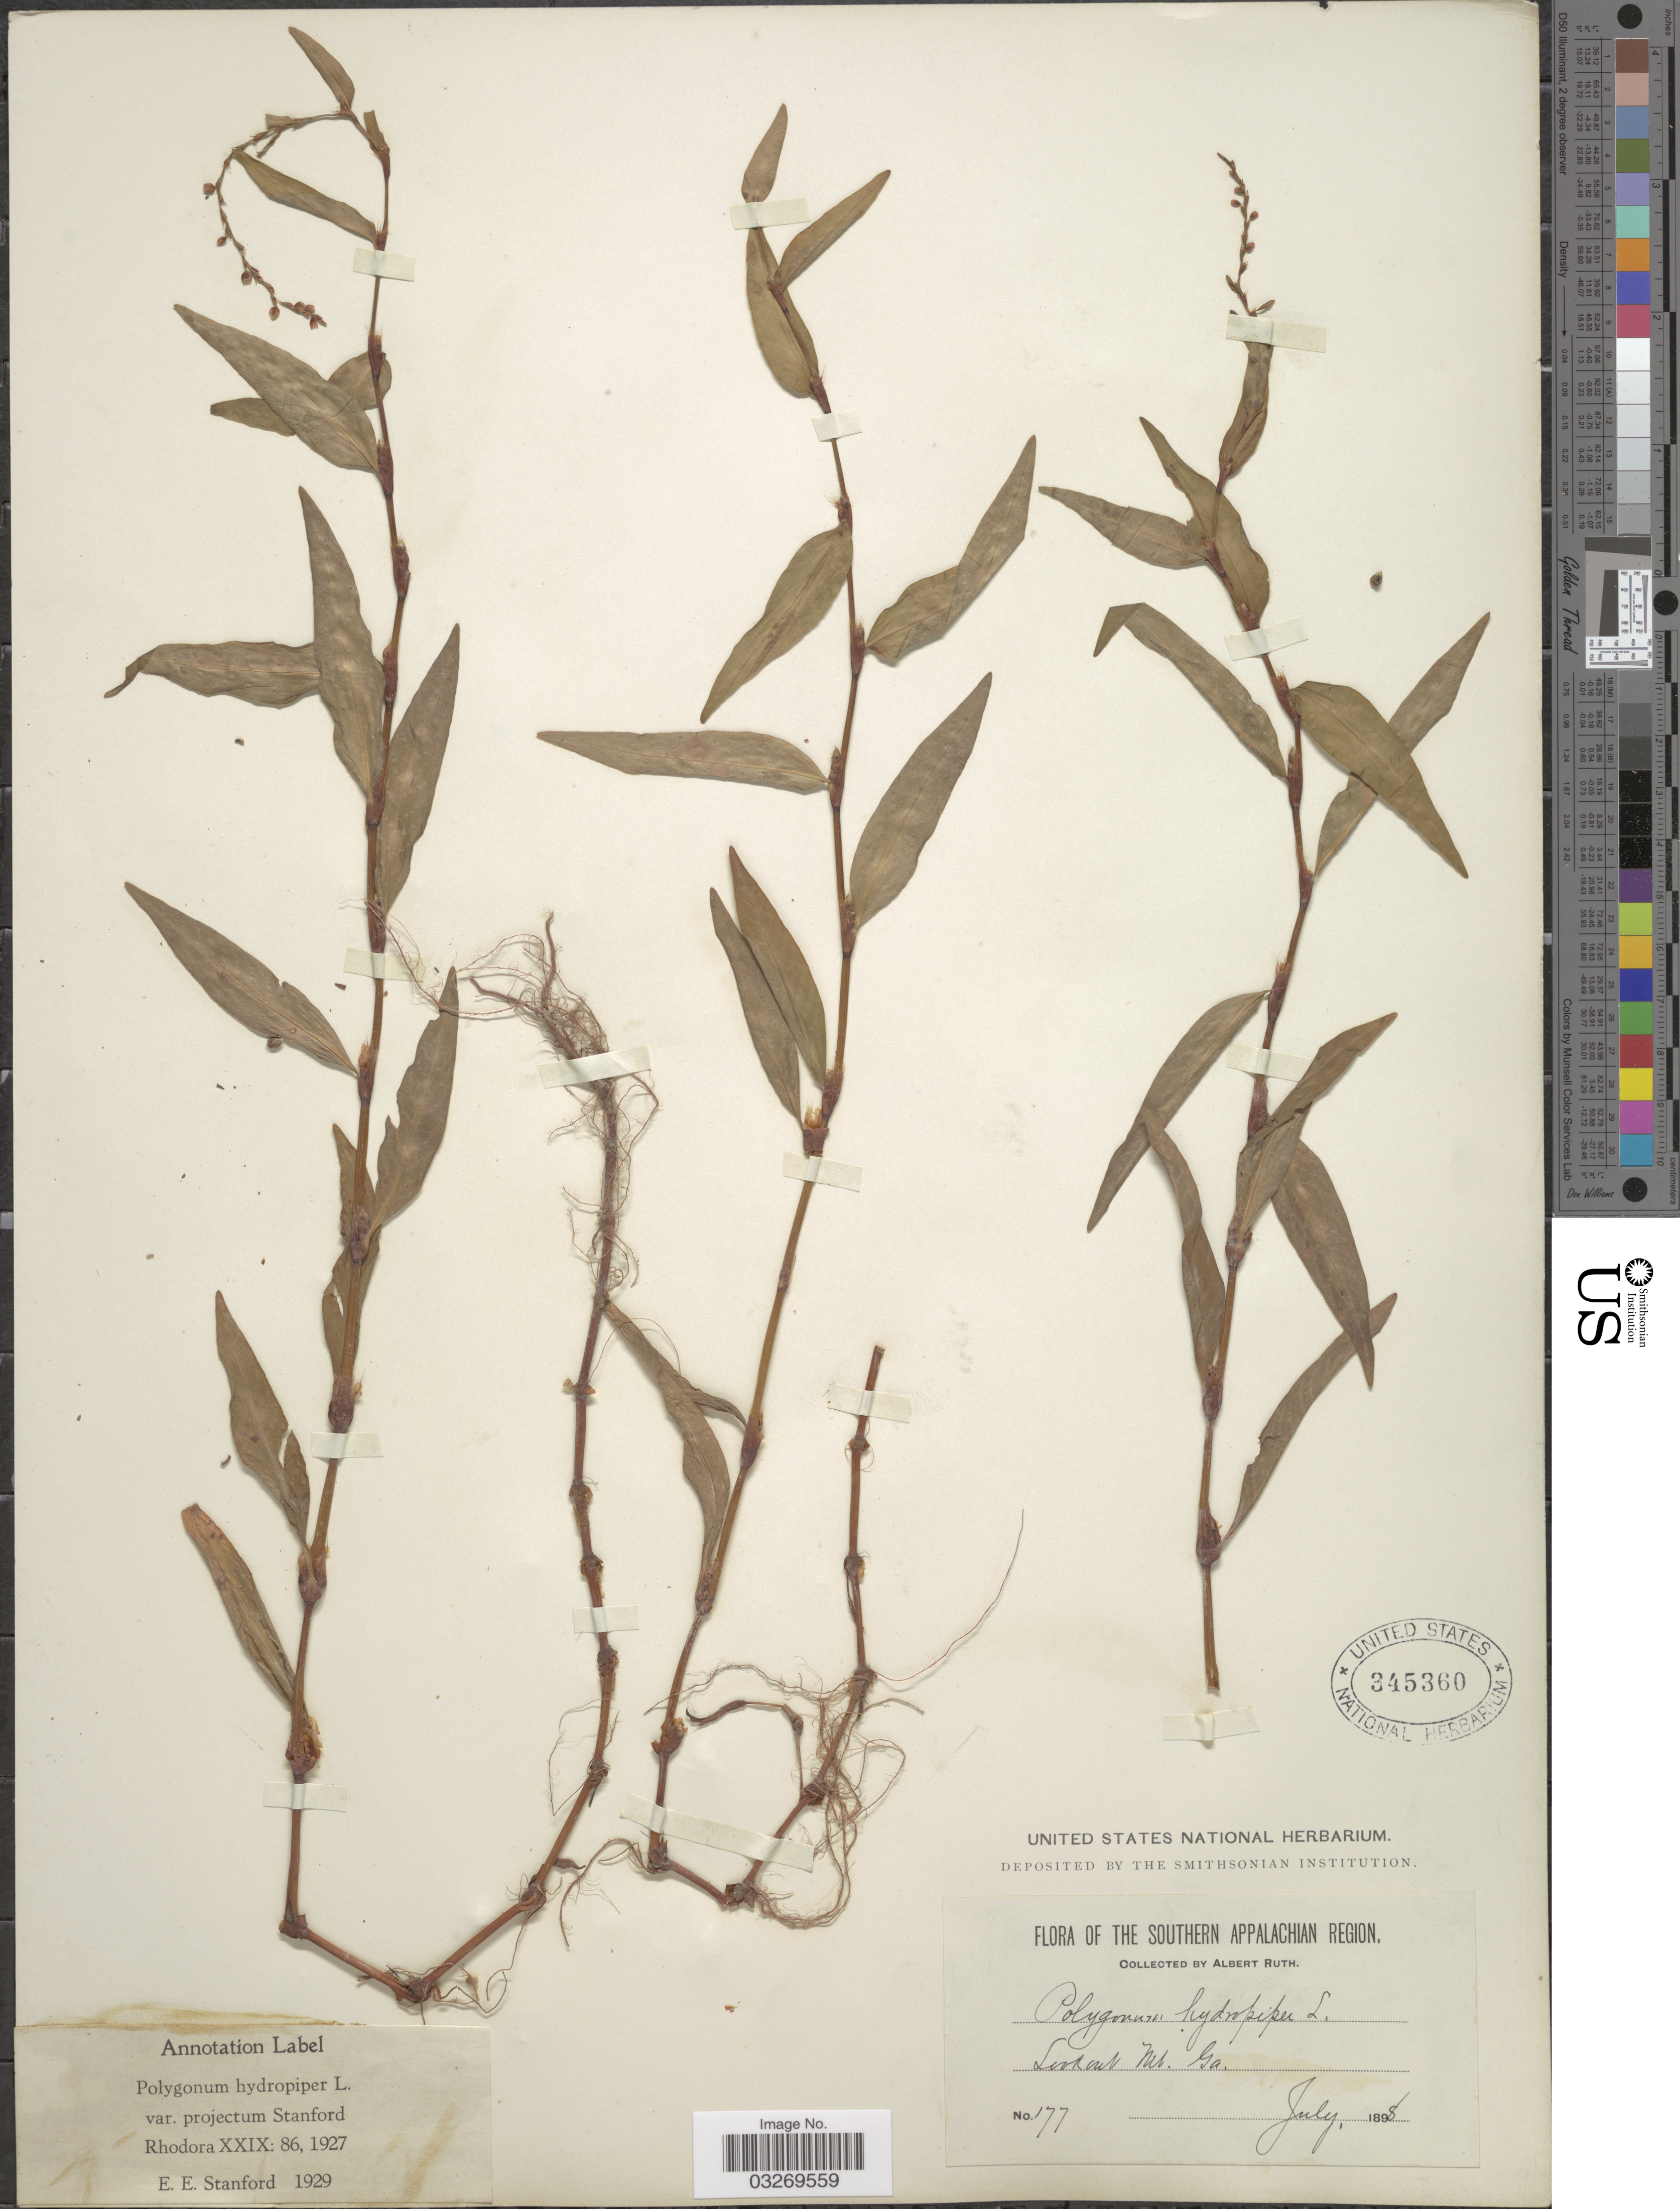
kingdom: Plantae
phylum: Tracheophyta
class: Magnoliopsida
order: Caryophyllales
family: Polygonaceae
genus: Persicaria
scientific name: Persicaria hydropiper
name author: (L.) Delarbre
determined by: Atha, D. E.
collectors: A. Ruth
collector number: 177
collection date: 1898-07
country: United States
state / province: Georgia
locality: The Southern Appalachian Region. Lookout Mt.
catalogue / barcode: US 345360